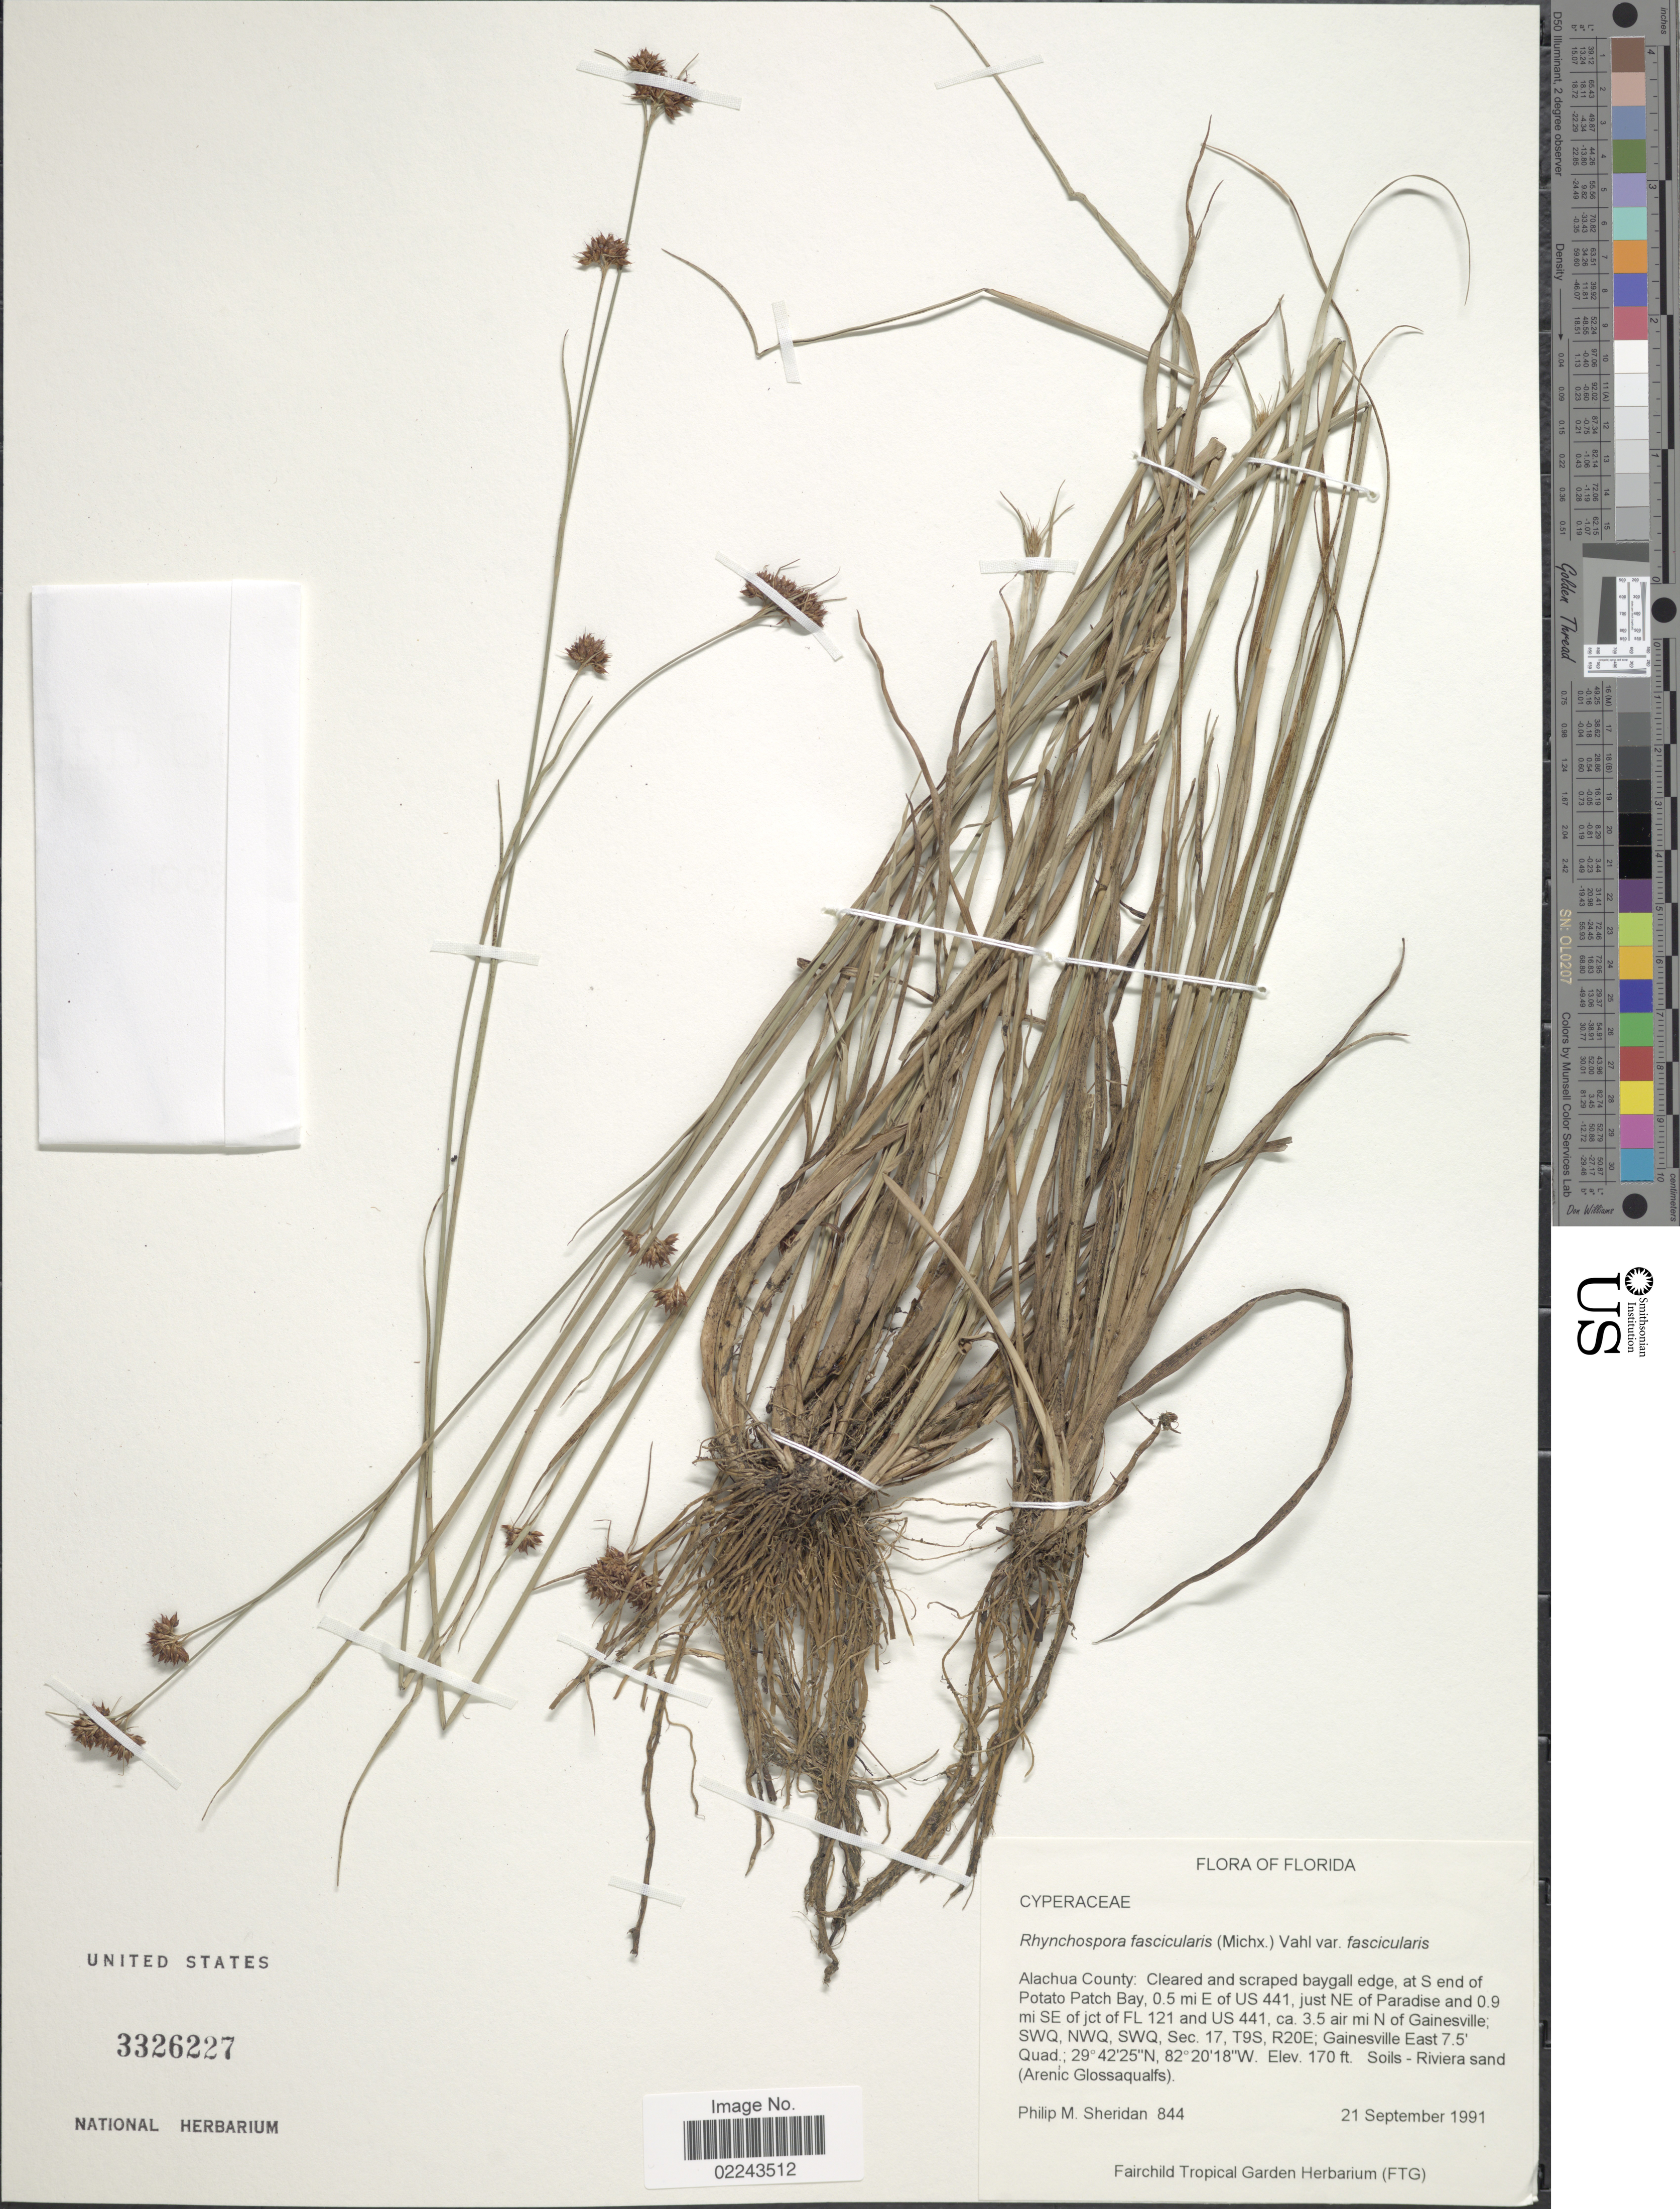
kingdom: Plantae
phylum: Tracheophyta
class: Liliopsida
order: Poales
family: Cyperaceae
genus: Rhynchospora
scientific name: Rhynchospora fascicularis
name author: (Michx.) Vahl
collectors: P. Sheridan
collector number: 844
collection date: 1991-09-21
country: United States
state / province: Florida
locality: Alachua County, at S end of Potato Patch Bay, 0.5 mi E of US441, just NE of Paradise and 0.9 mi SE of jct of FL 121 and US 441, ca 3.5 air mi N of Gainesville, SWQ, NWQ, SWQ, sec 17, T9S, R20E, Gainesville East 7.5' Quad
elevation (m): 52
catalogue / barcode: US 3326227